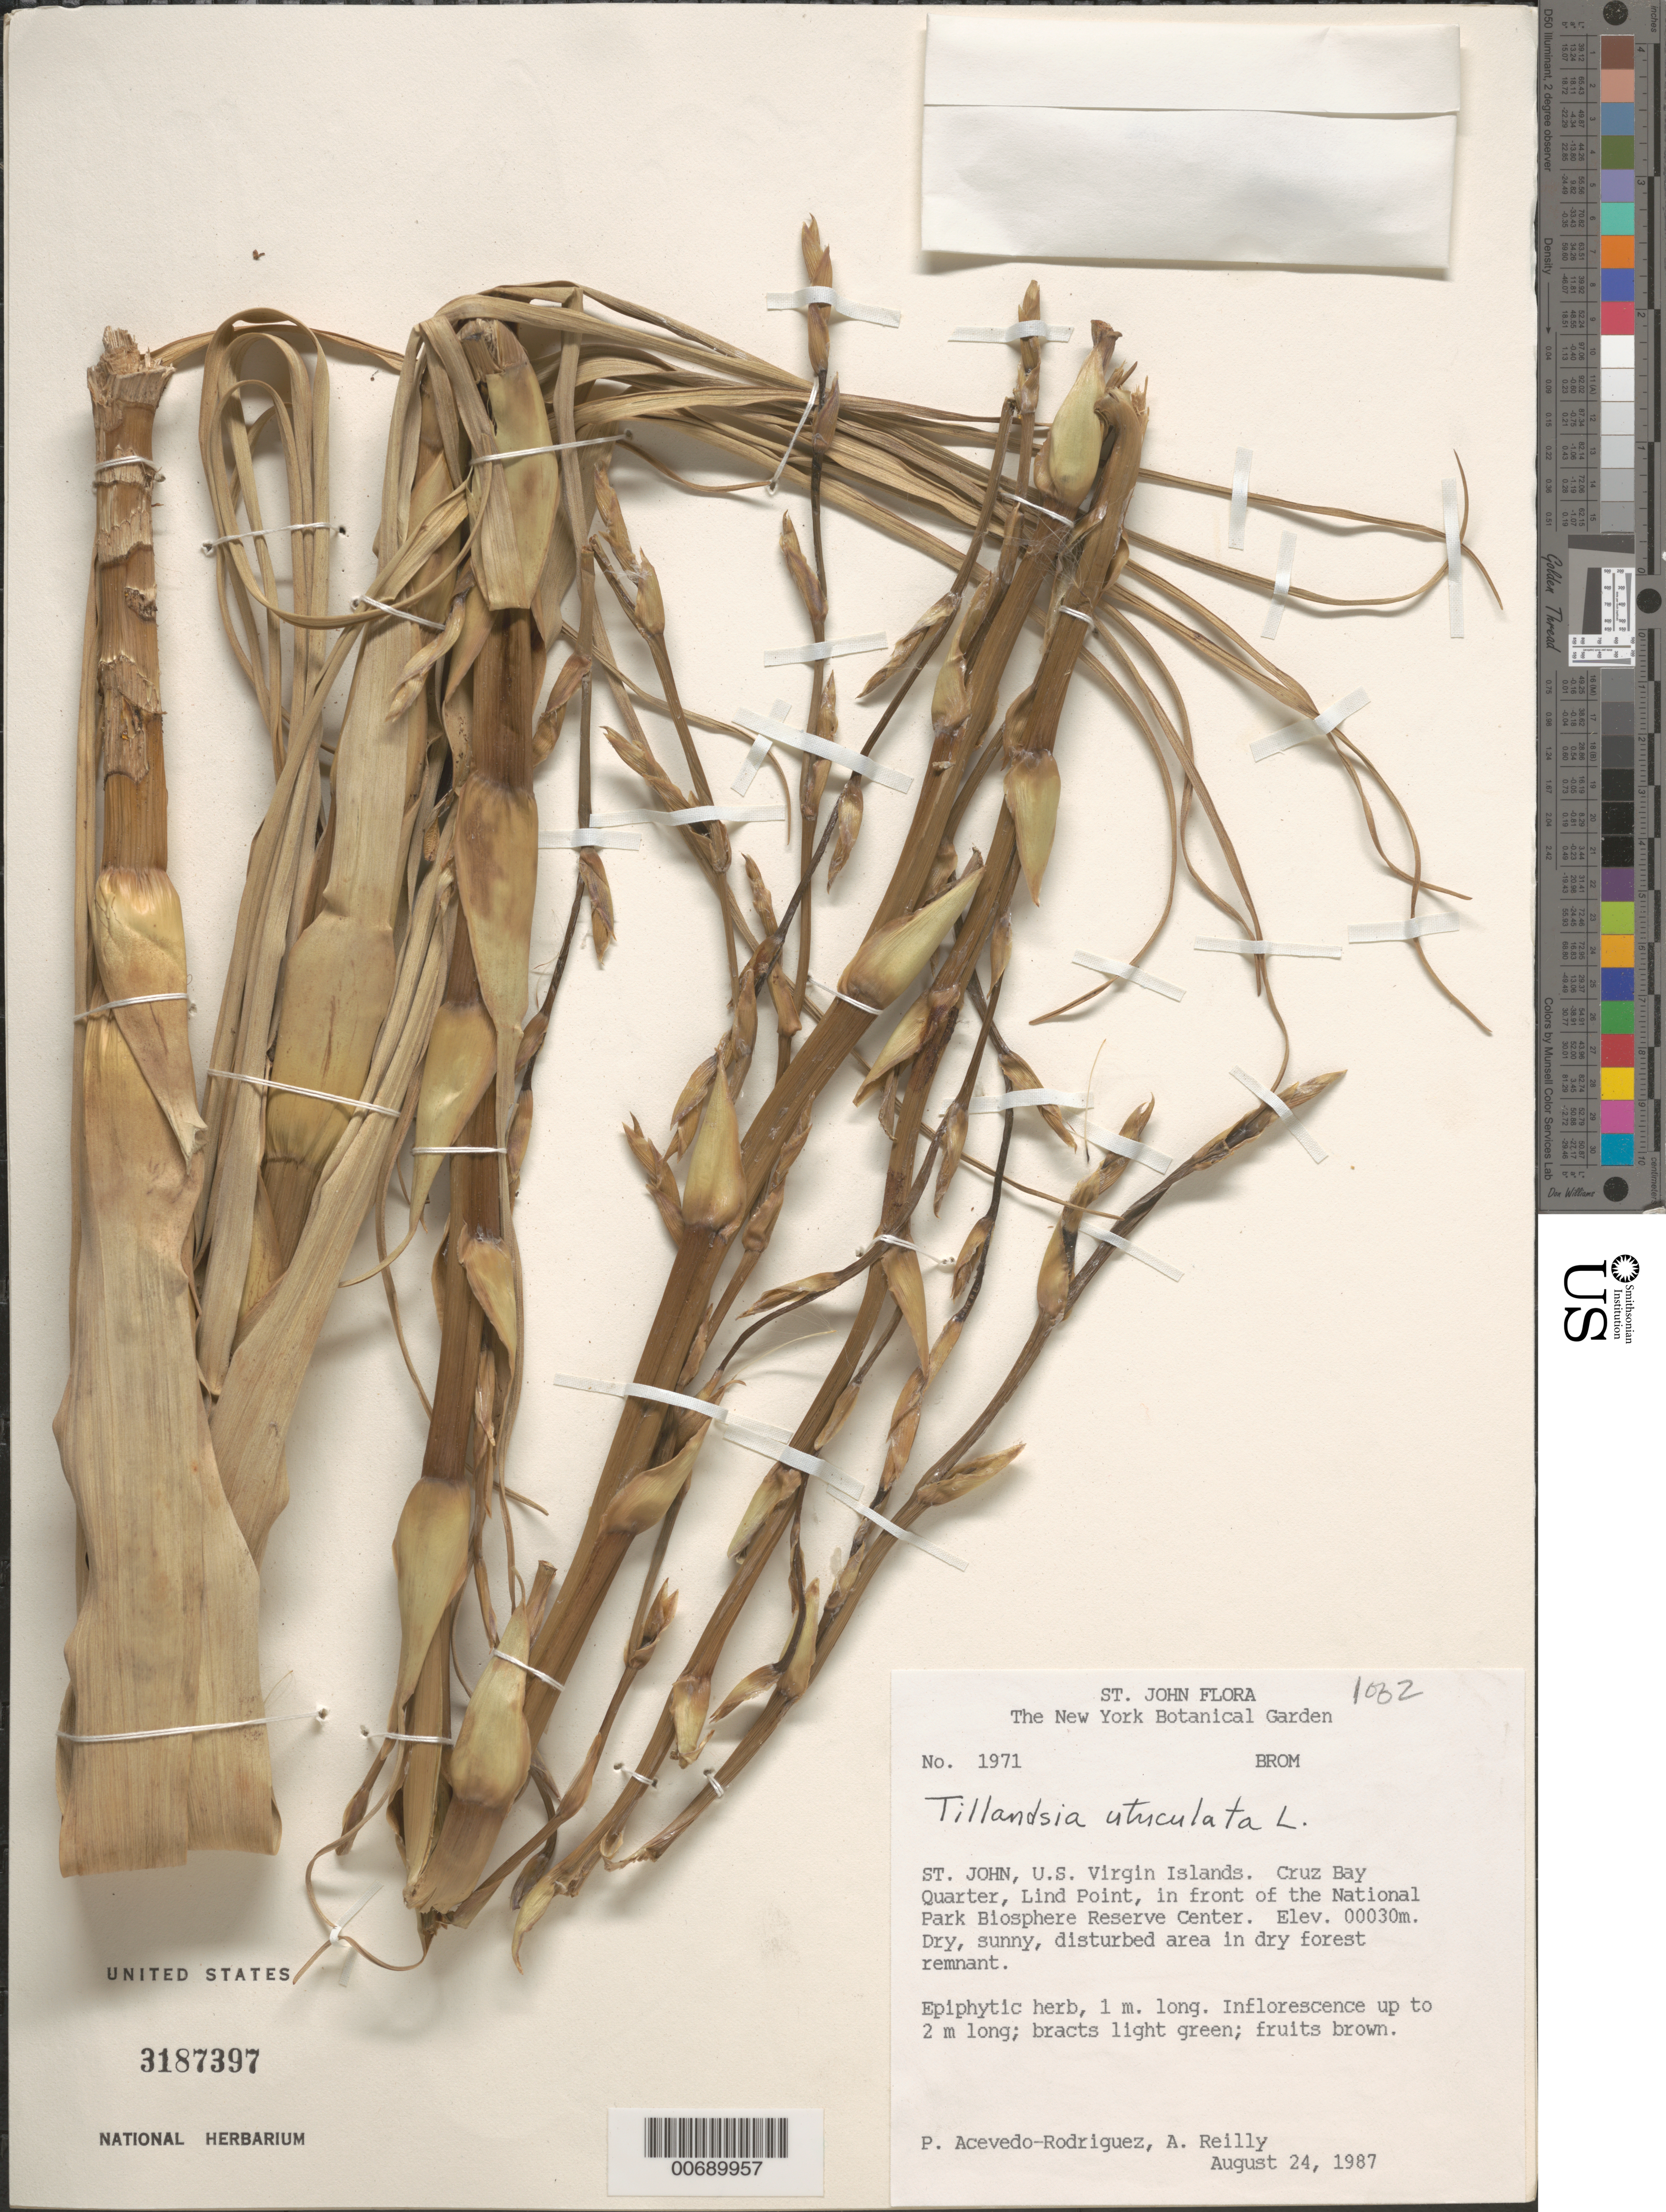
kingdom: Plantae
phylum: Tracheophyta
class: Liliopsida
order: Poales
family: Bromeliaceae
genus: Tillandsia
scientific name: Tillandsia utriculata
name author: L.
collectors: P. Acevedo-Rodr. & A. Reilly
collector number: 1971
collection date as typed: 24 Aug 1987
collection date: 1987-08-24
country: U.S. Virgin Islands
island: St. John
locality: Cruz Bay Quarter; Lind Point, in front of the National Park Biosphere Reserve Center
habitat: Dry, sunny, disturbed area in dry forest remnant.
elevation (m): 30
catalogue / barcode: US 3187397